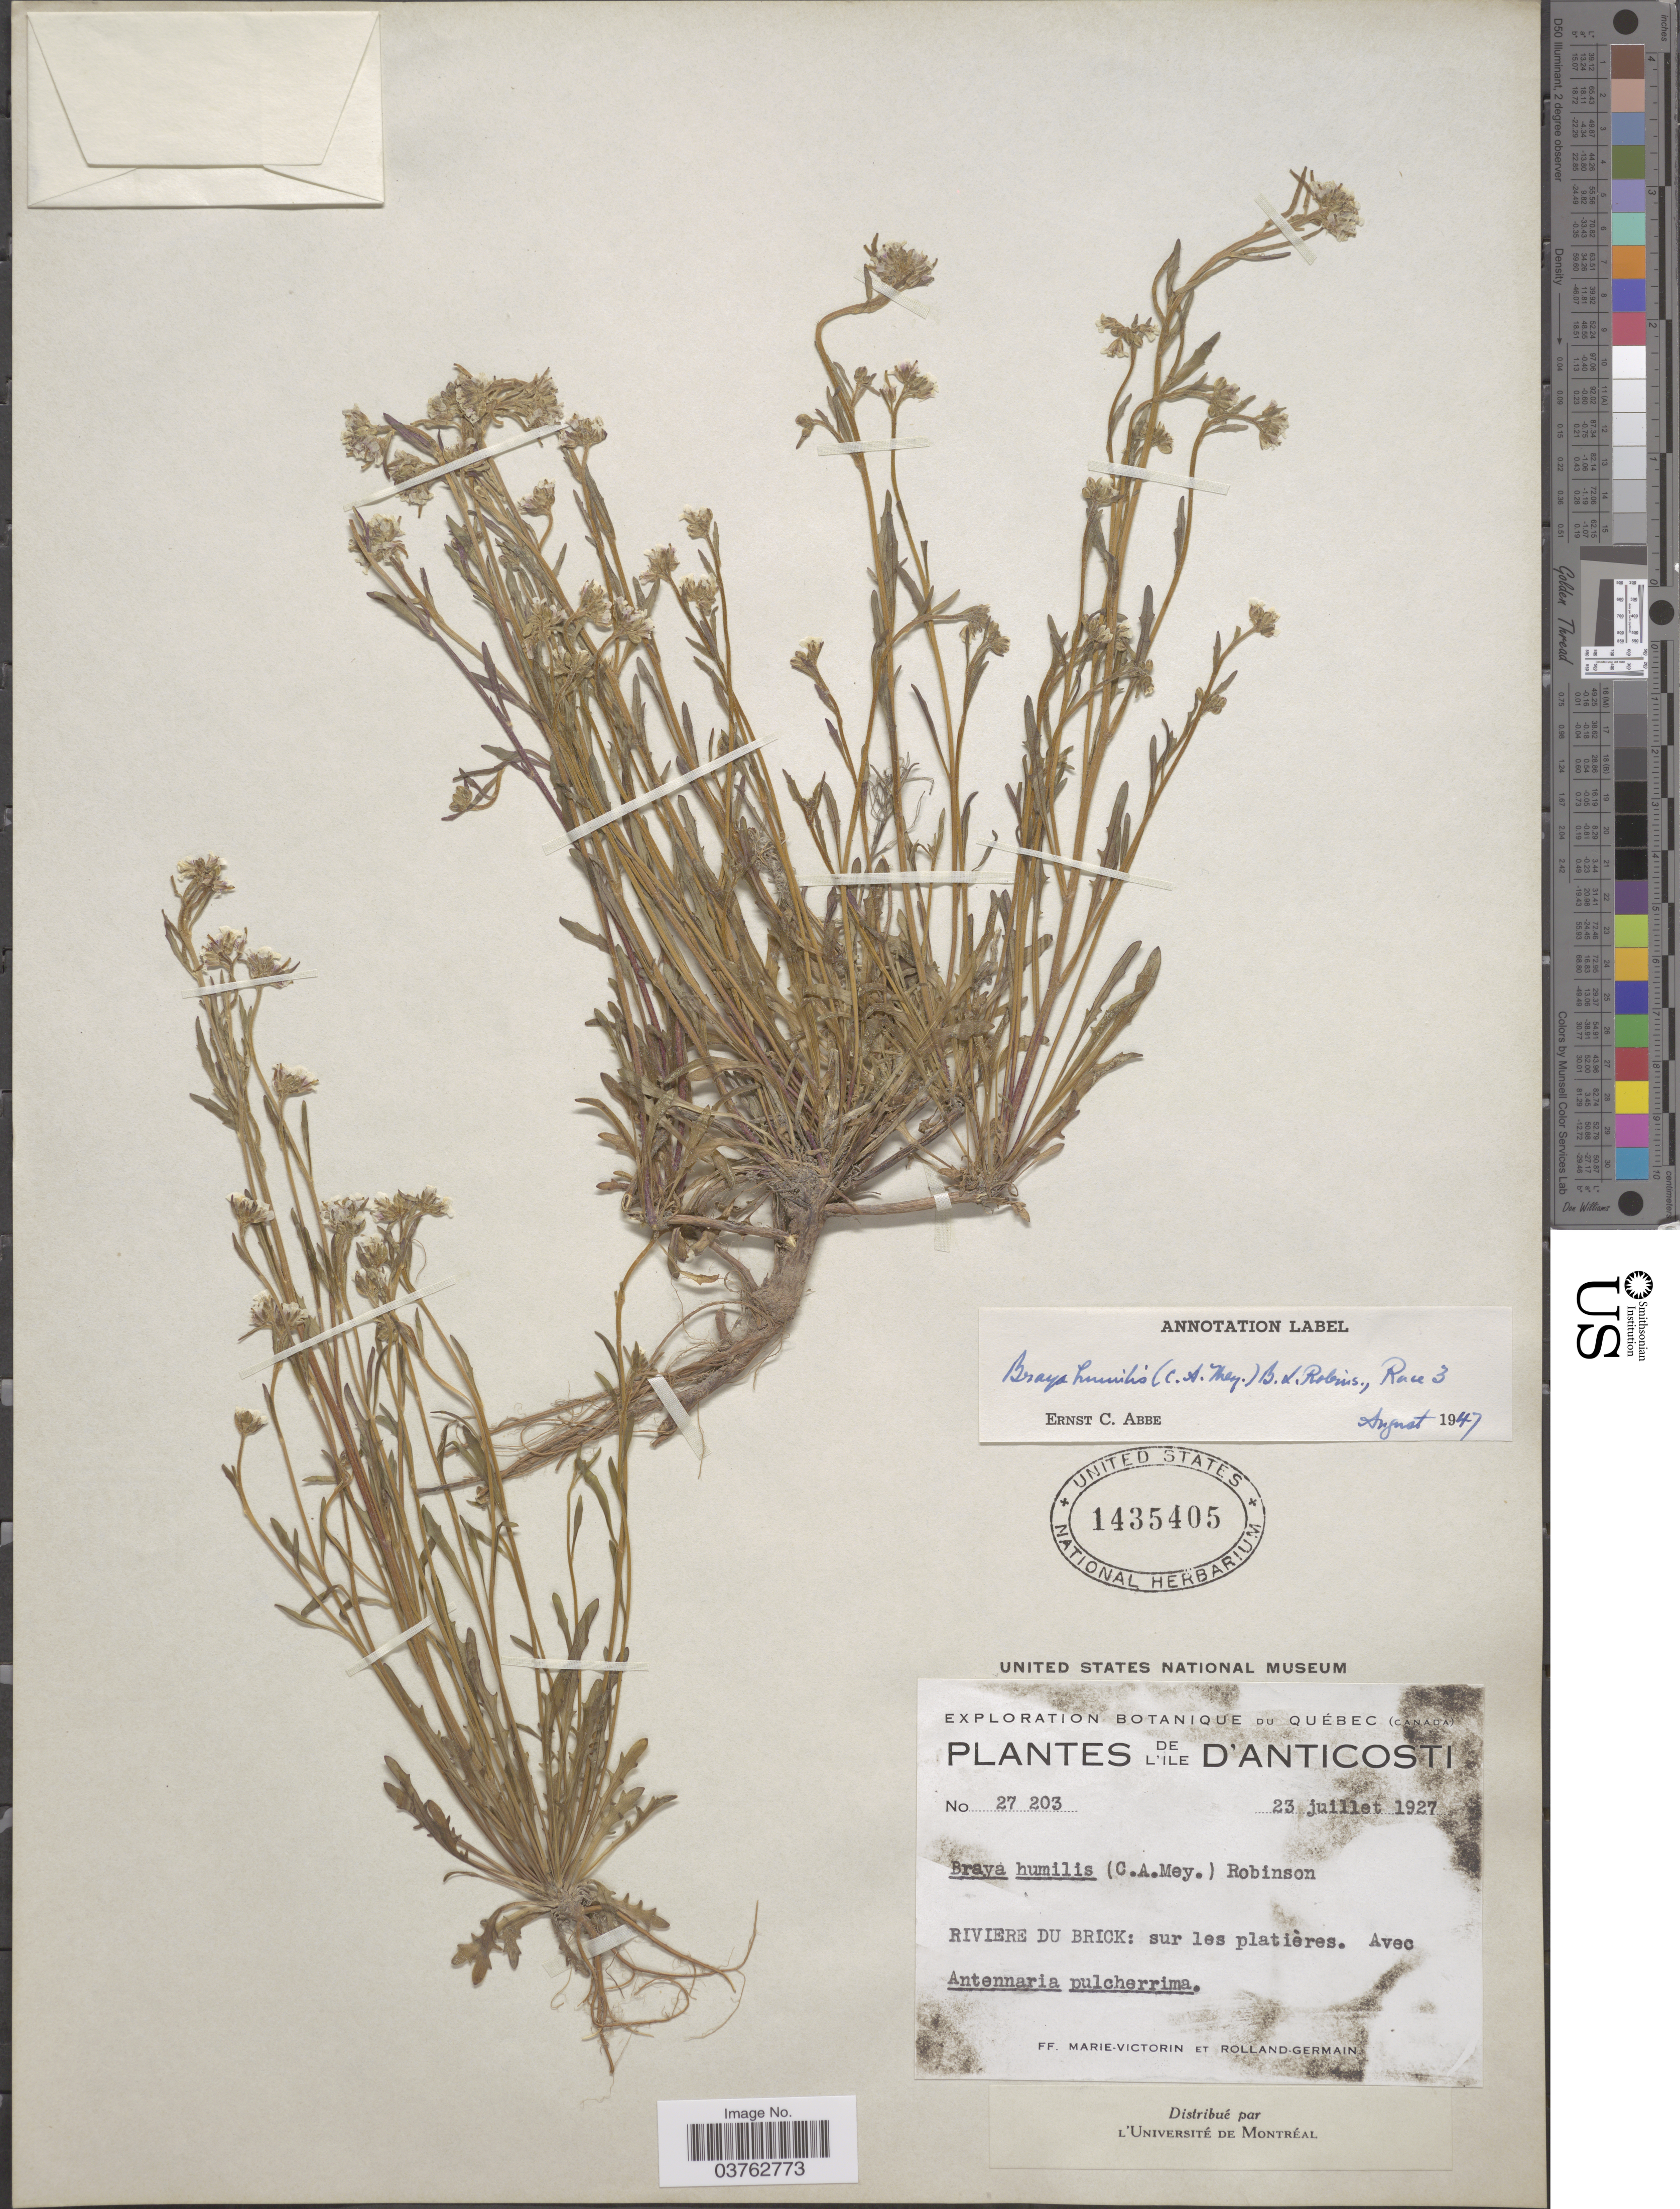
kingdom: Plantae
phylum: Tracheophyta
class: Magnoliopsida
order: Brassicales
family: Brassicaceae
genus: Braya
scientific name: Braya humilis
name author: (C.A. Mey.) B.L. Rob.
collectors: F. Marie-Victorin & Rolland-Germain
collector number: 27203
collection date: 1927-07-23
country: Canada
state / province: Quebec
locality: Ile D'Anticosti. Riviere Du Brick: sur les platières.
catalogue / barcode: US 1435405